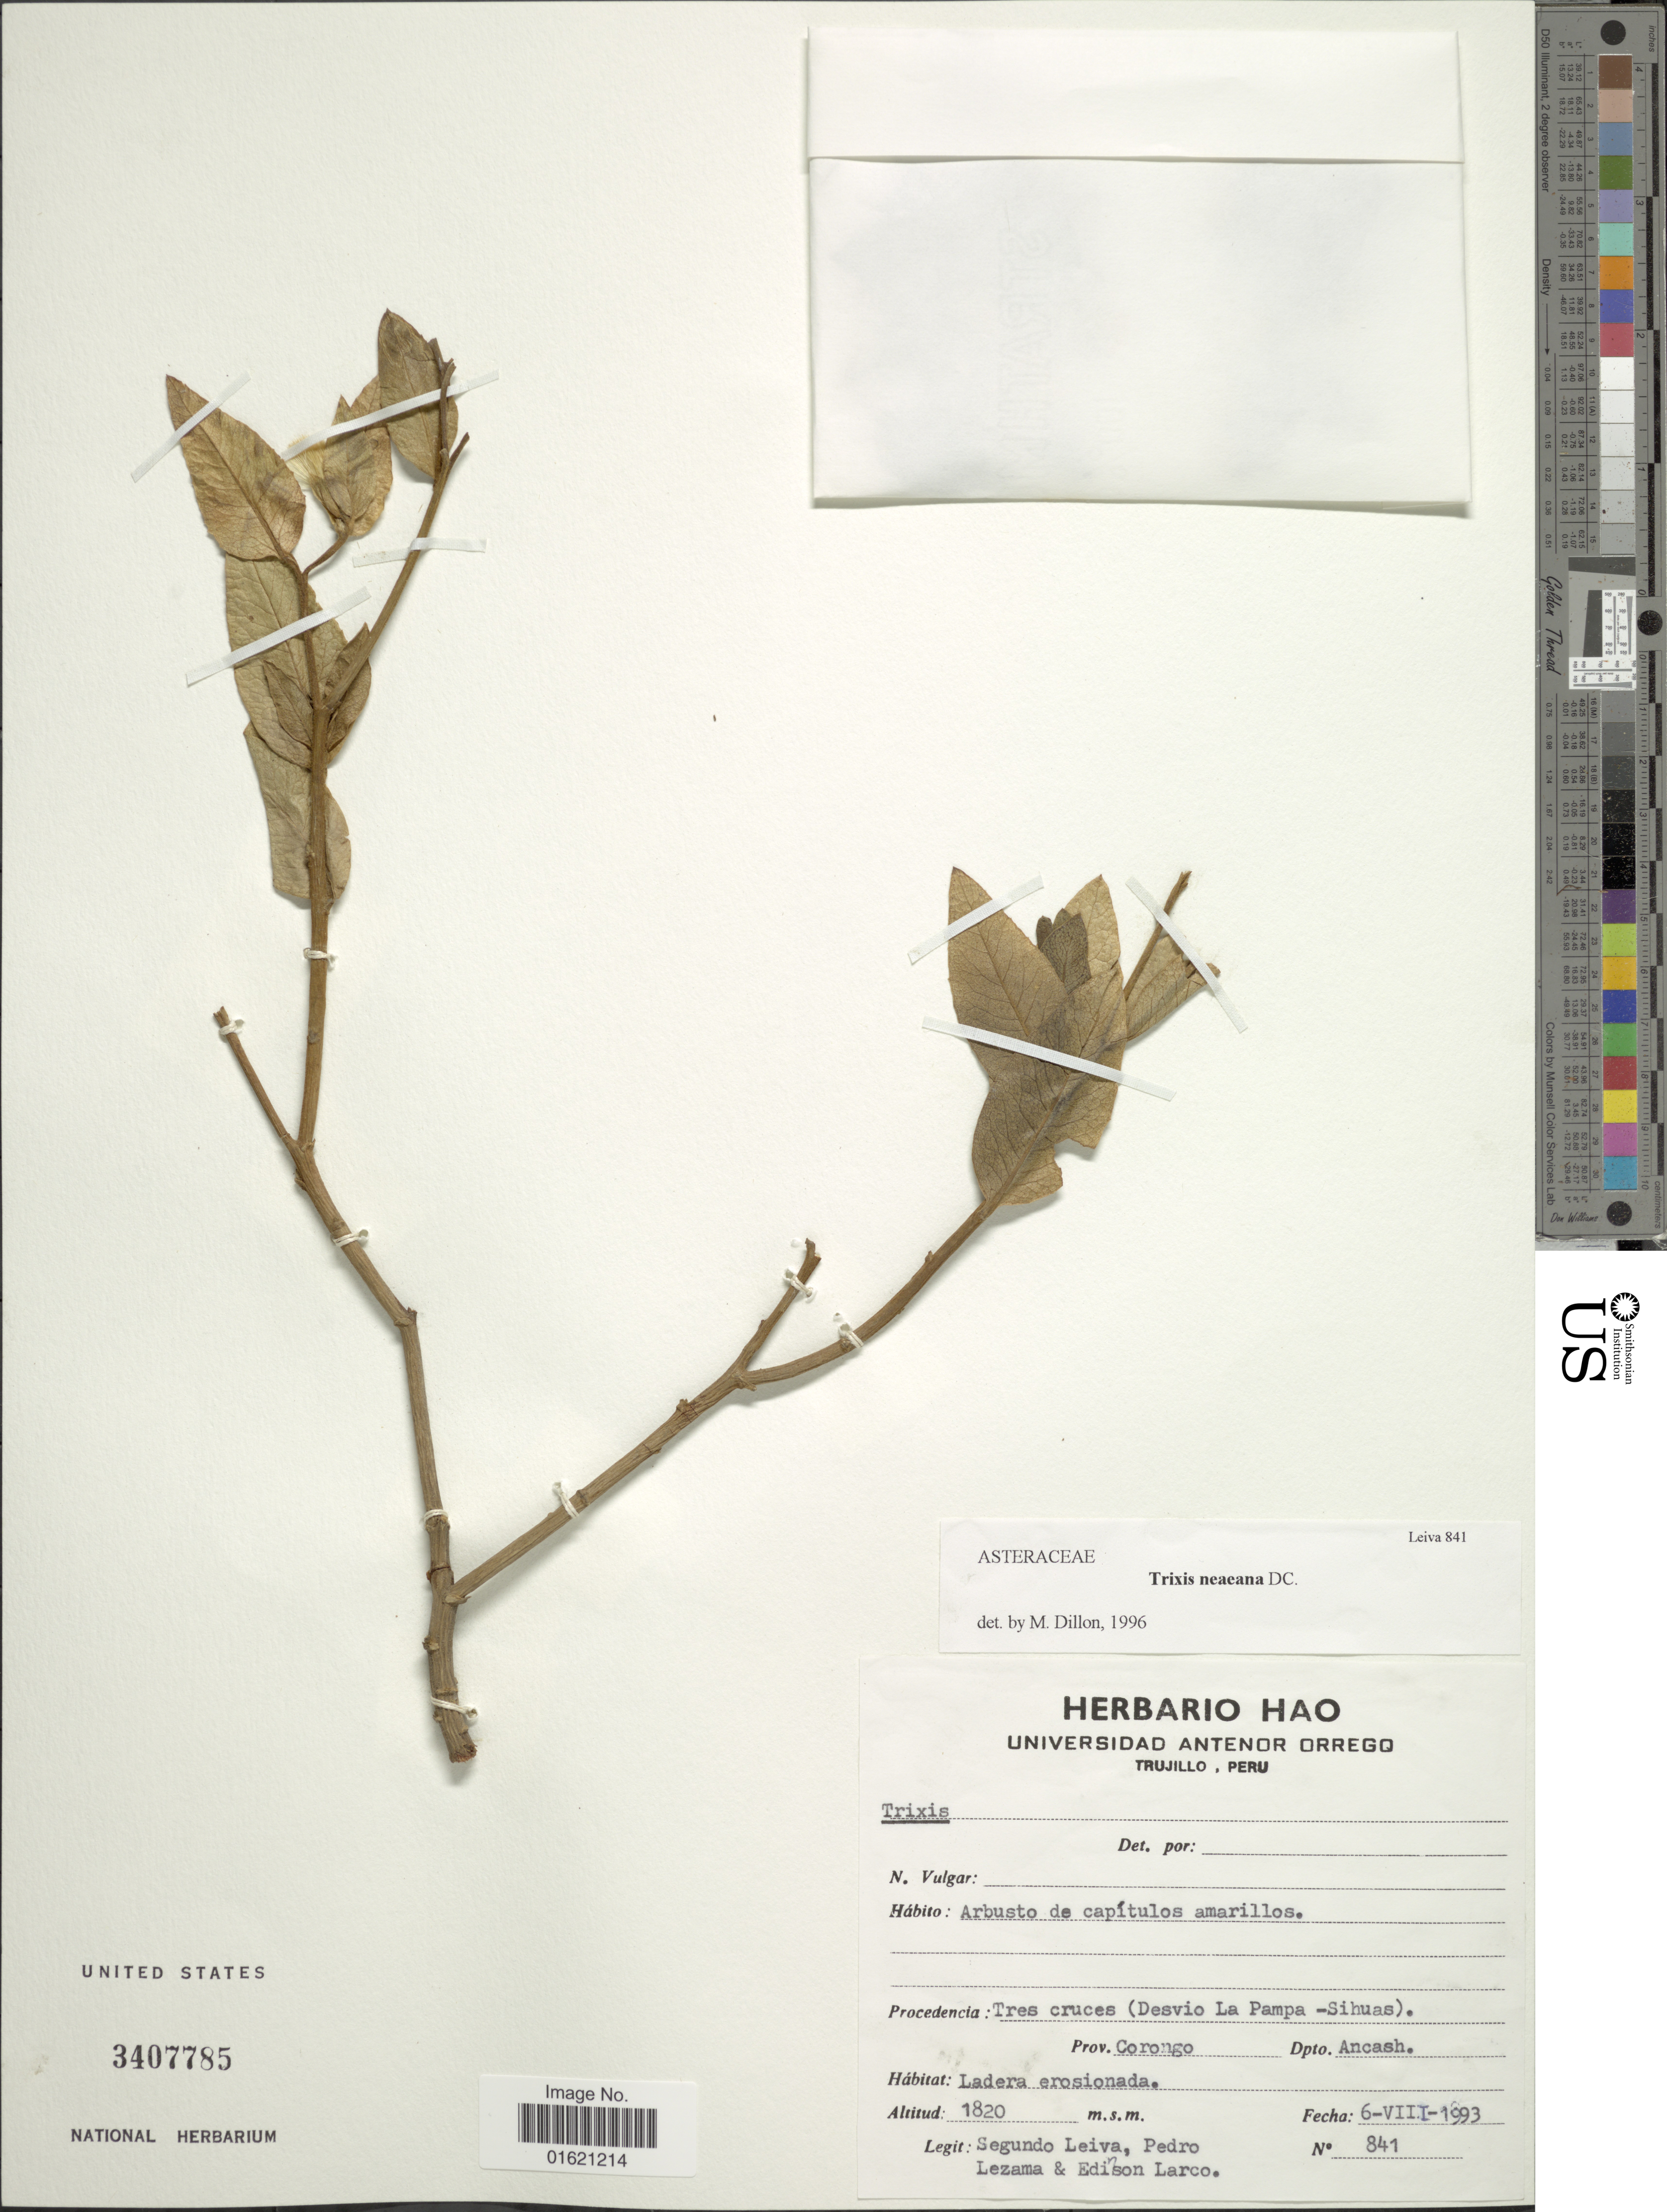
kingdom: Plantae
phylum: Tracheophyta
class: Magnoliopsida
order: Asterales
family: Asteraceae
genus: Trixis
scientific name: Trixis neaeana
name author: DC.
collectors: A. Leiva, P. Lezama & E. Larco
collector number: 841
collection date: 1993-08-06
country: Peru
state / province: Ancash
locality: Tres cruces (Desvio La Pampa -Sihuas), Prov. Corongo, Dpto. Ancash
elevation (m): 1820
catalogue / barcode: US 3407785